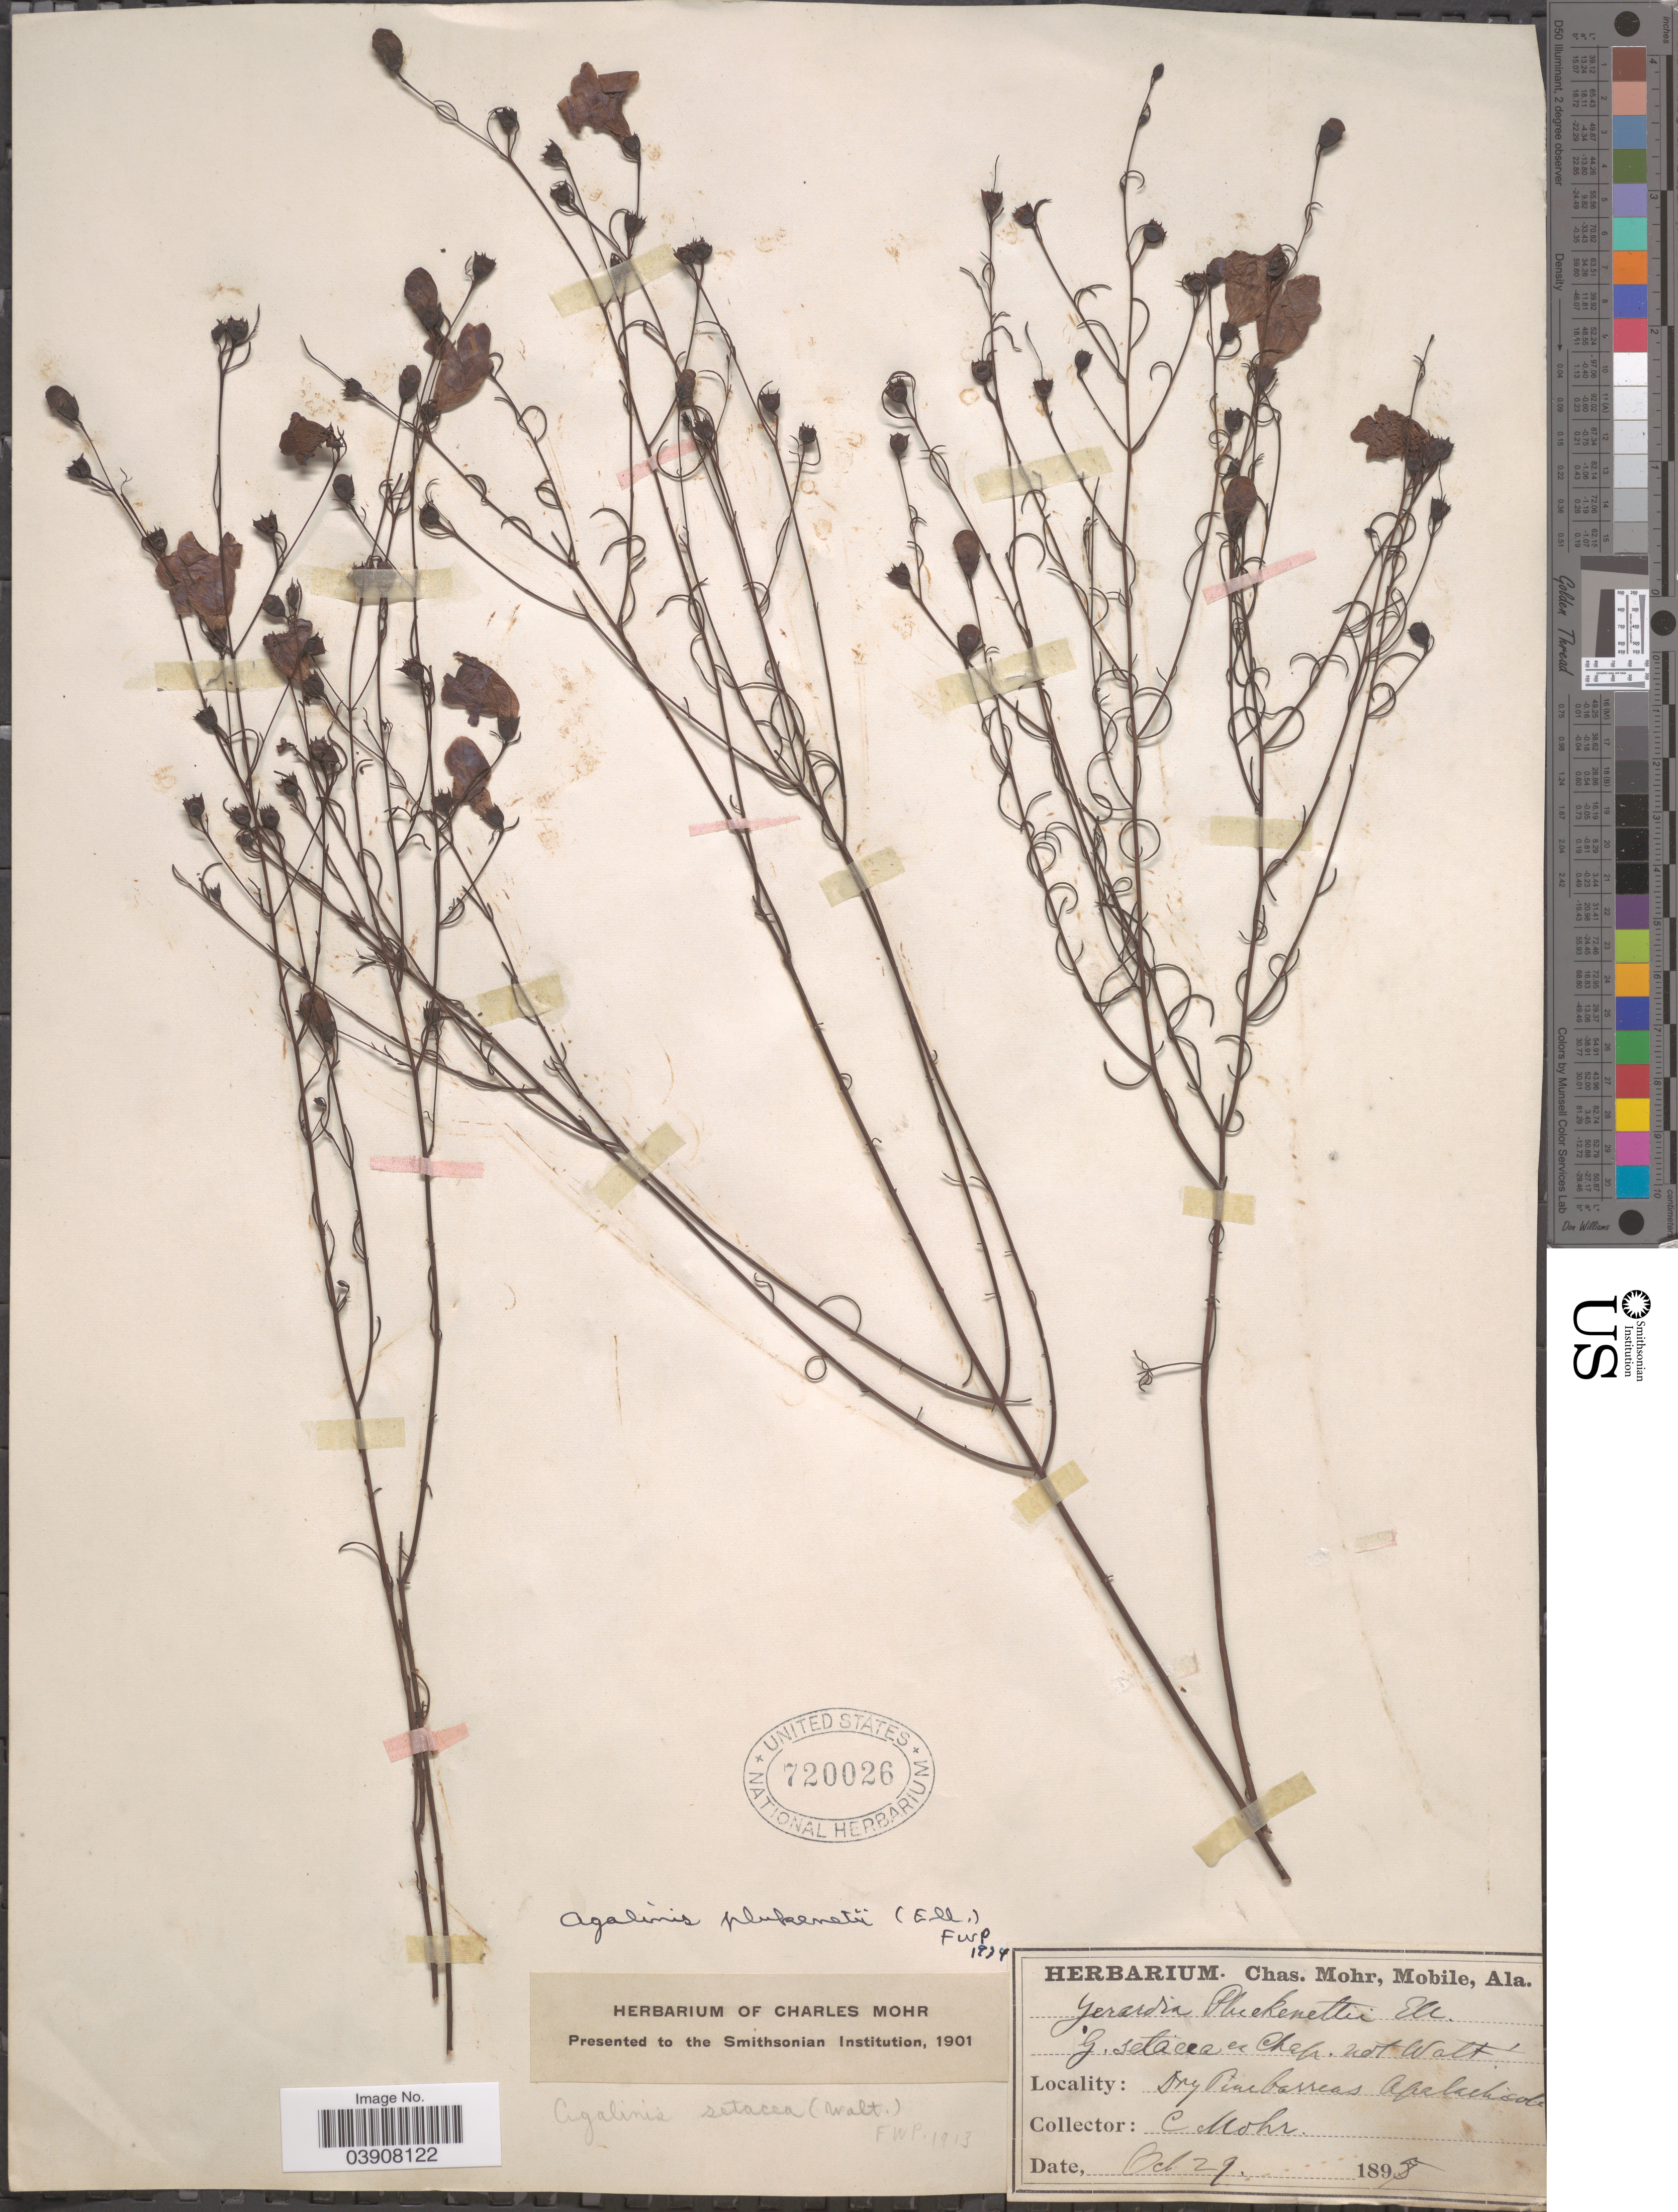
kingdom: Plantae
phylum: Tracheophyta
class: Magnoliopsida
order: Lamiales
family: Orobanchaceae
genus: Agalinis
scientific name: Agalinis plukenetii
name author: (Elliott) Raf.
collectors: C. T. Mohr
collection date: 1895-10-29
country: United States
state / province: Florida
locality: Dry pine barrens, Apalachicola.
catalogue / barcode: US 720026